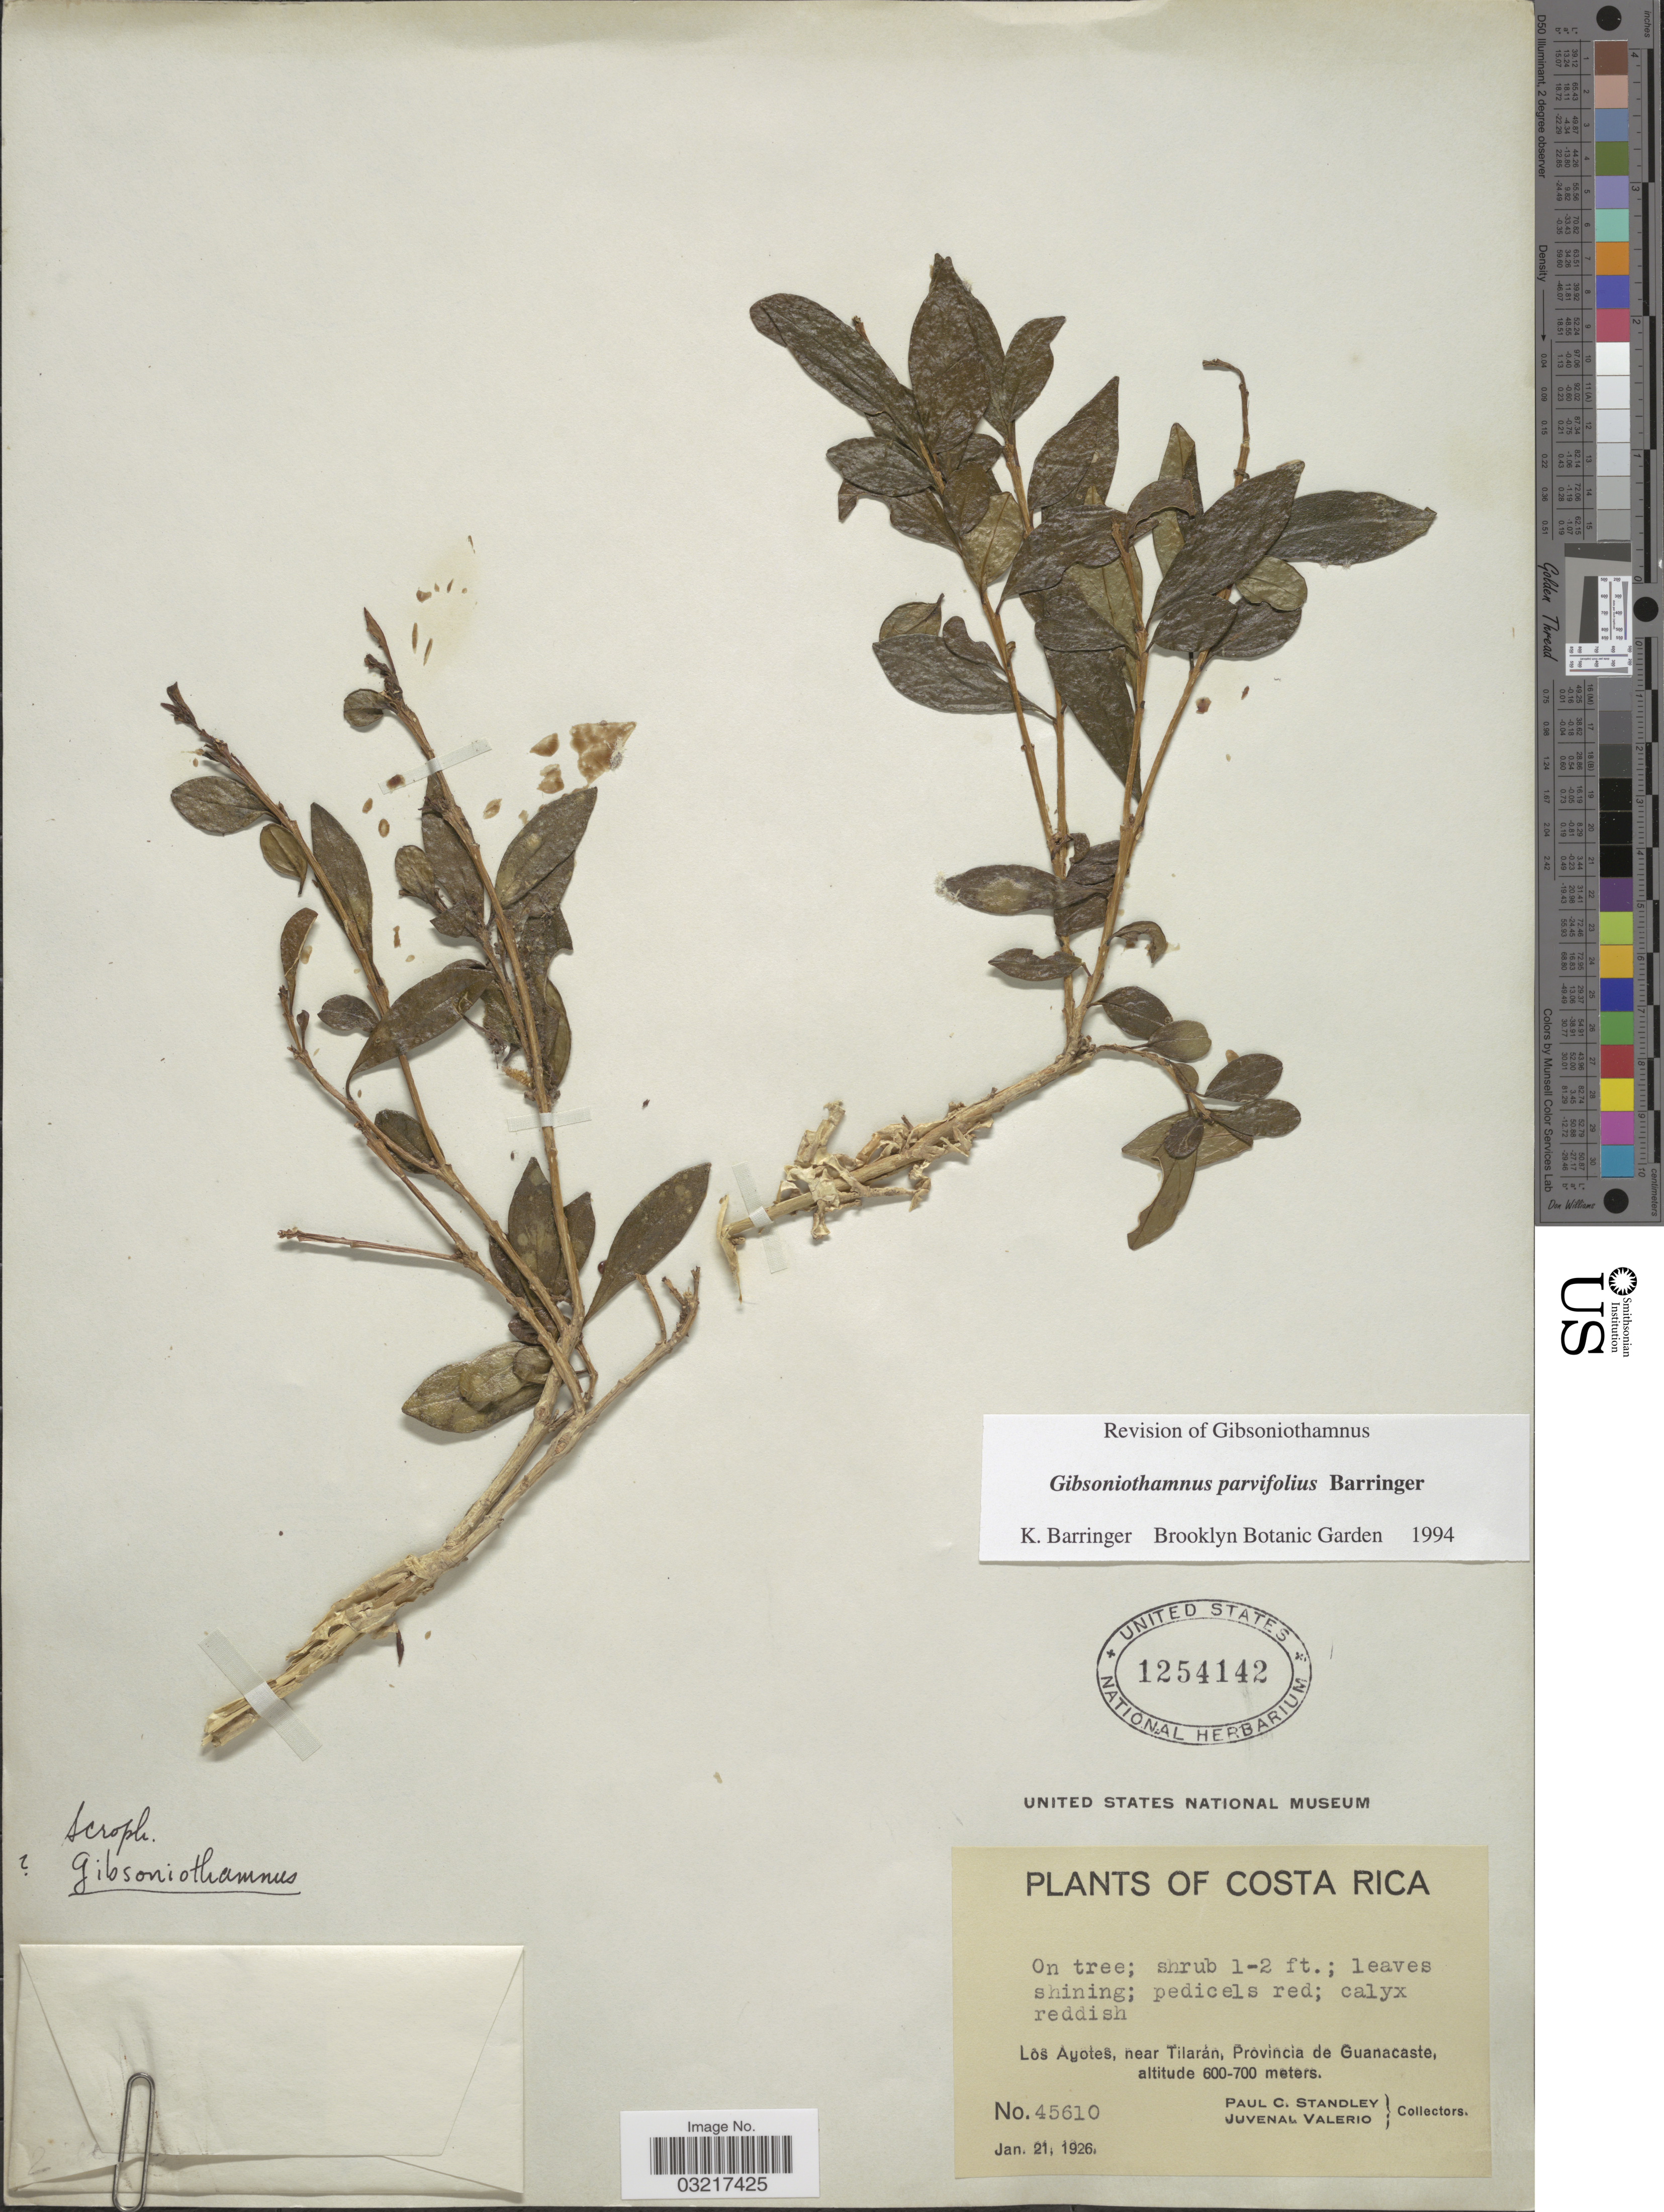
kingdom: Plantae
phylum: Tracheophyta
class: Magnoliopsida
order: Lamiales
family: Schlegeliaceae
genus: Gibsoniothamnus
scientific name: Gibsoniothamnus parvifolius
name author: Barringer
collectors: P. C. Standley & J. Valerio R.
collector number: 45610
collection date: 1926-01-21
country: Costa Rica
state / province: Guanacaste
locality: Los Ayotes, near Tilarán.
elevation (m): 600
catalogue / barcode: US 1254142